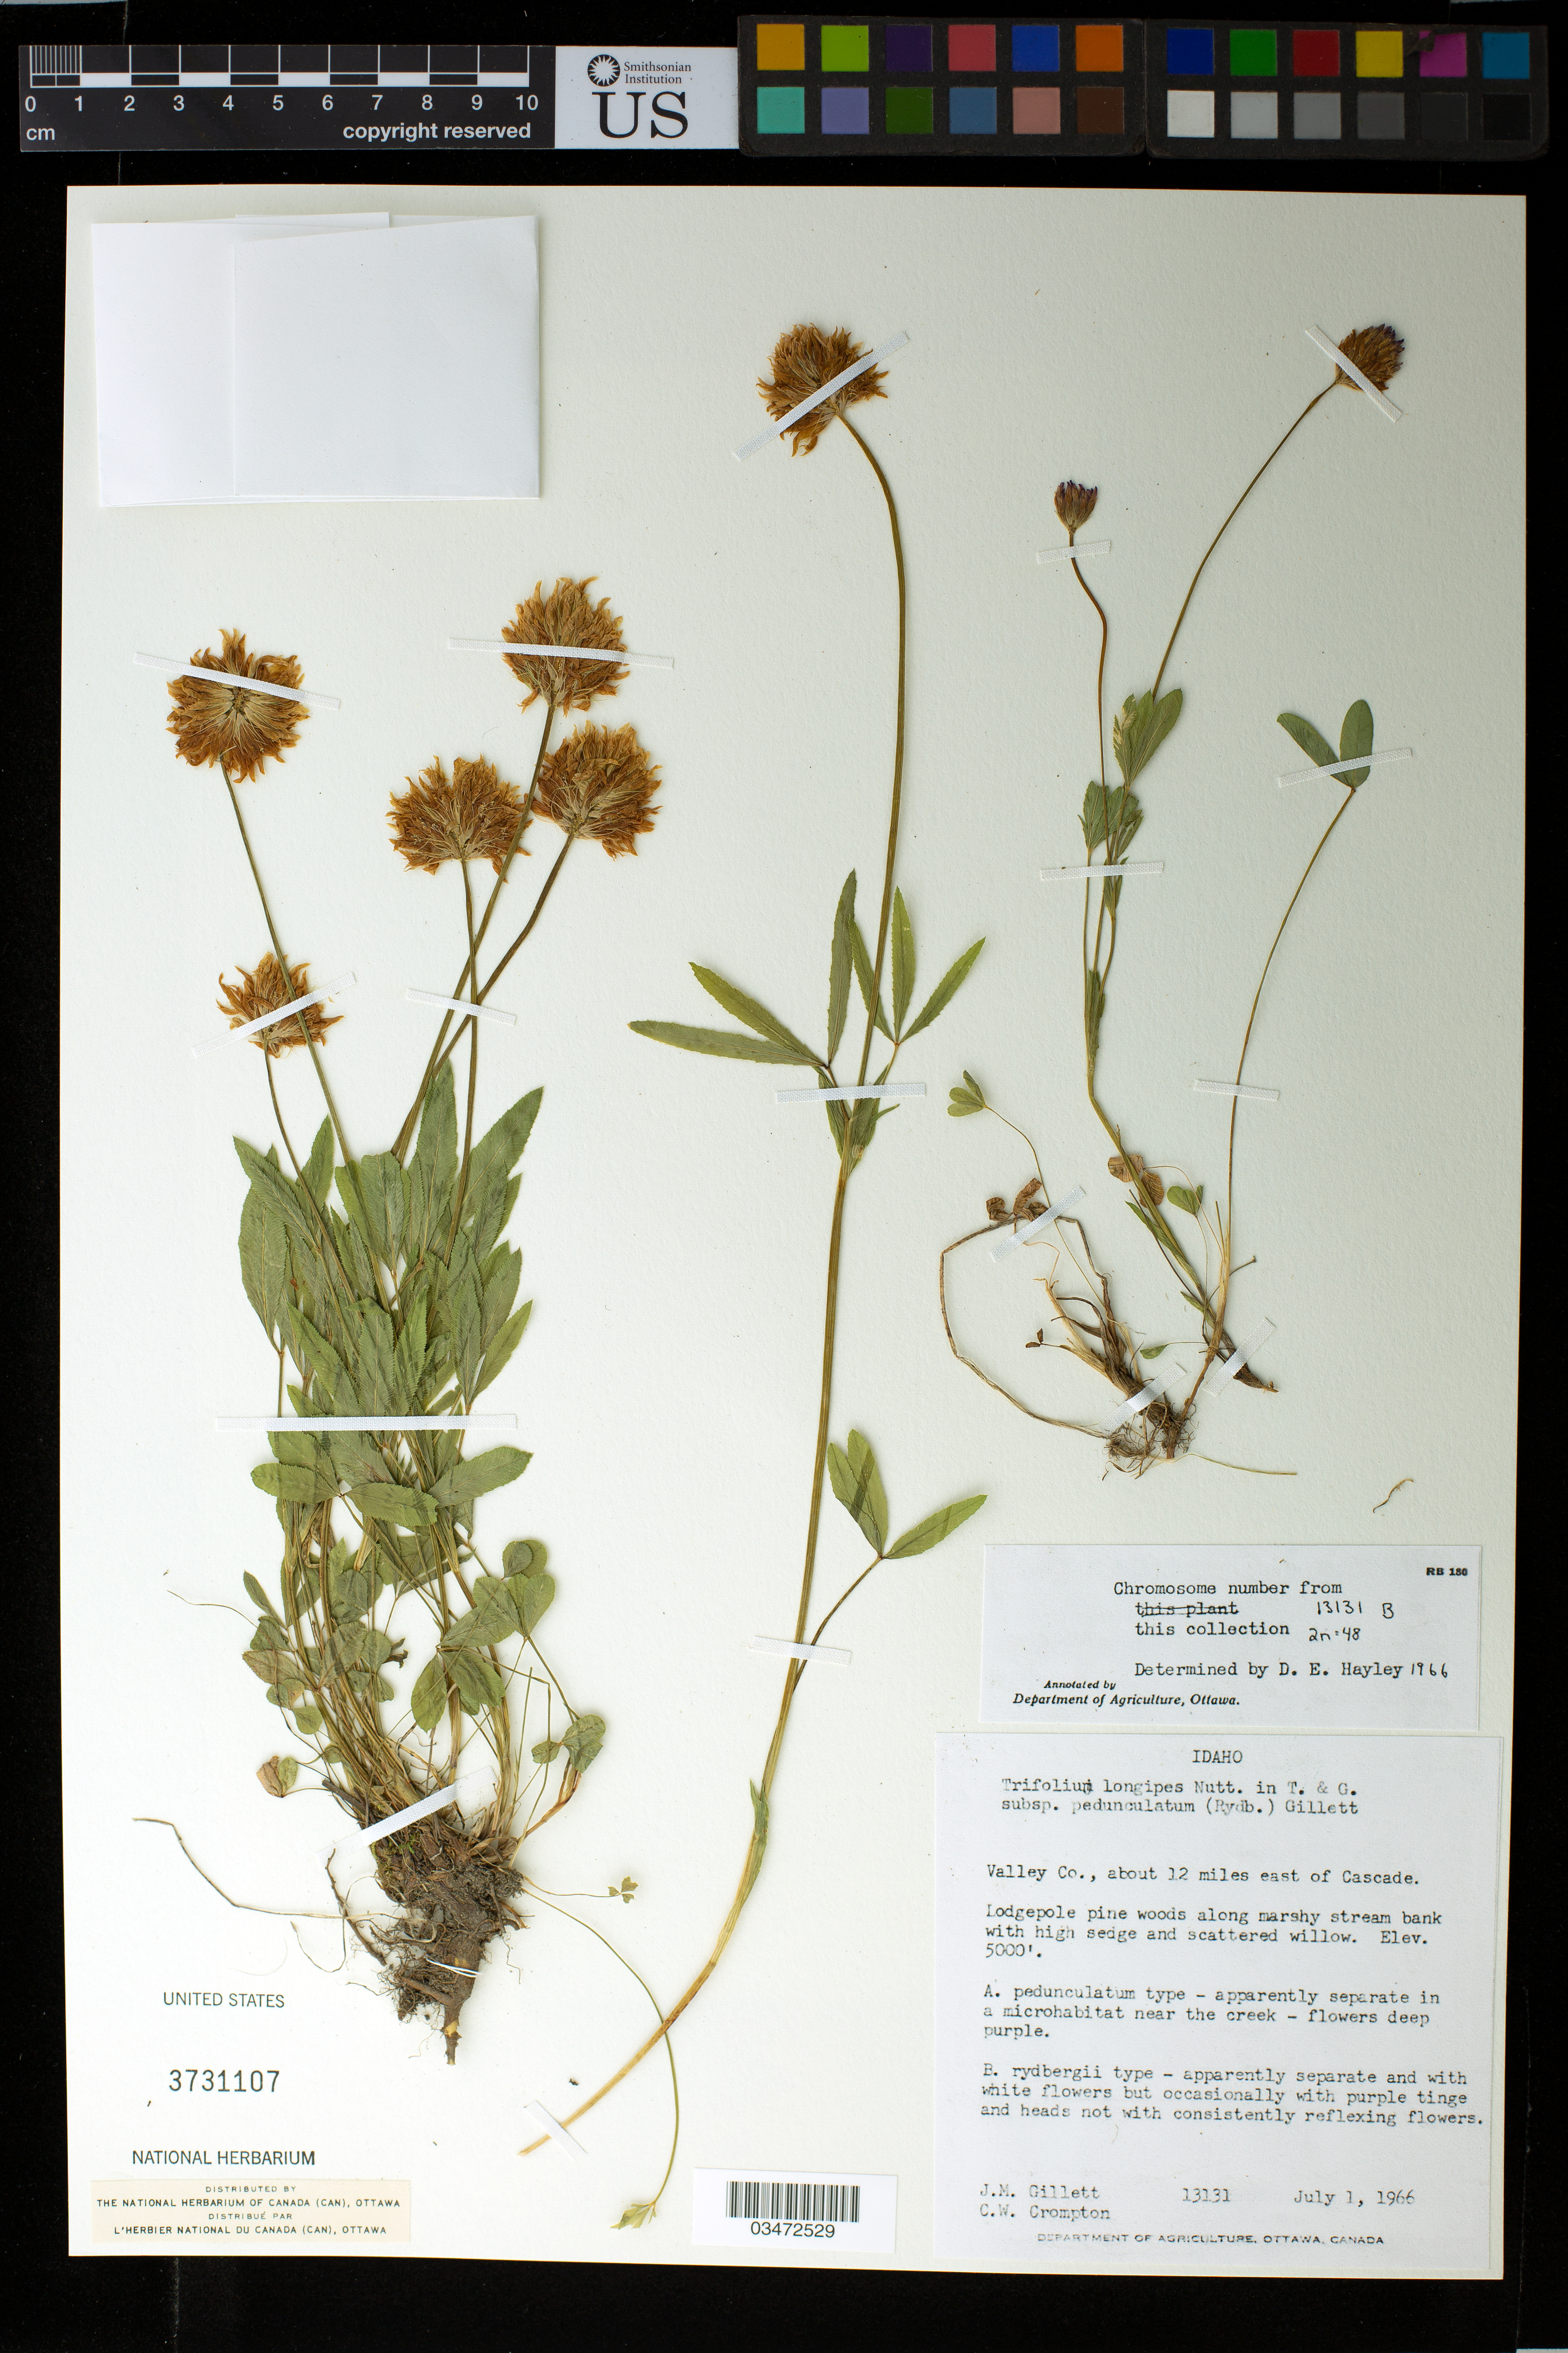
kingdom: Plantae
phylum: Tracheophyta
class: Magnoliopsida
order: Fabales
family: Fabaceae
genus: Trifolium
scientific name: Trifolium longipes subsp. pedunculatum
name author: (Rydb.) J.M. Gillett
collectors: J. Gillett & C. W. Crompton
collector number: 13131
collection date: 1966-07-01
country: United States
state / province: Idaho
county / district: Valley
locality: About 12 miles E of Cascade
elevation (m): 1524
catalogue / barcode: US 3731107